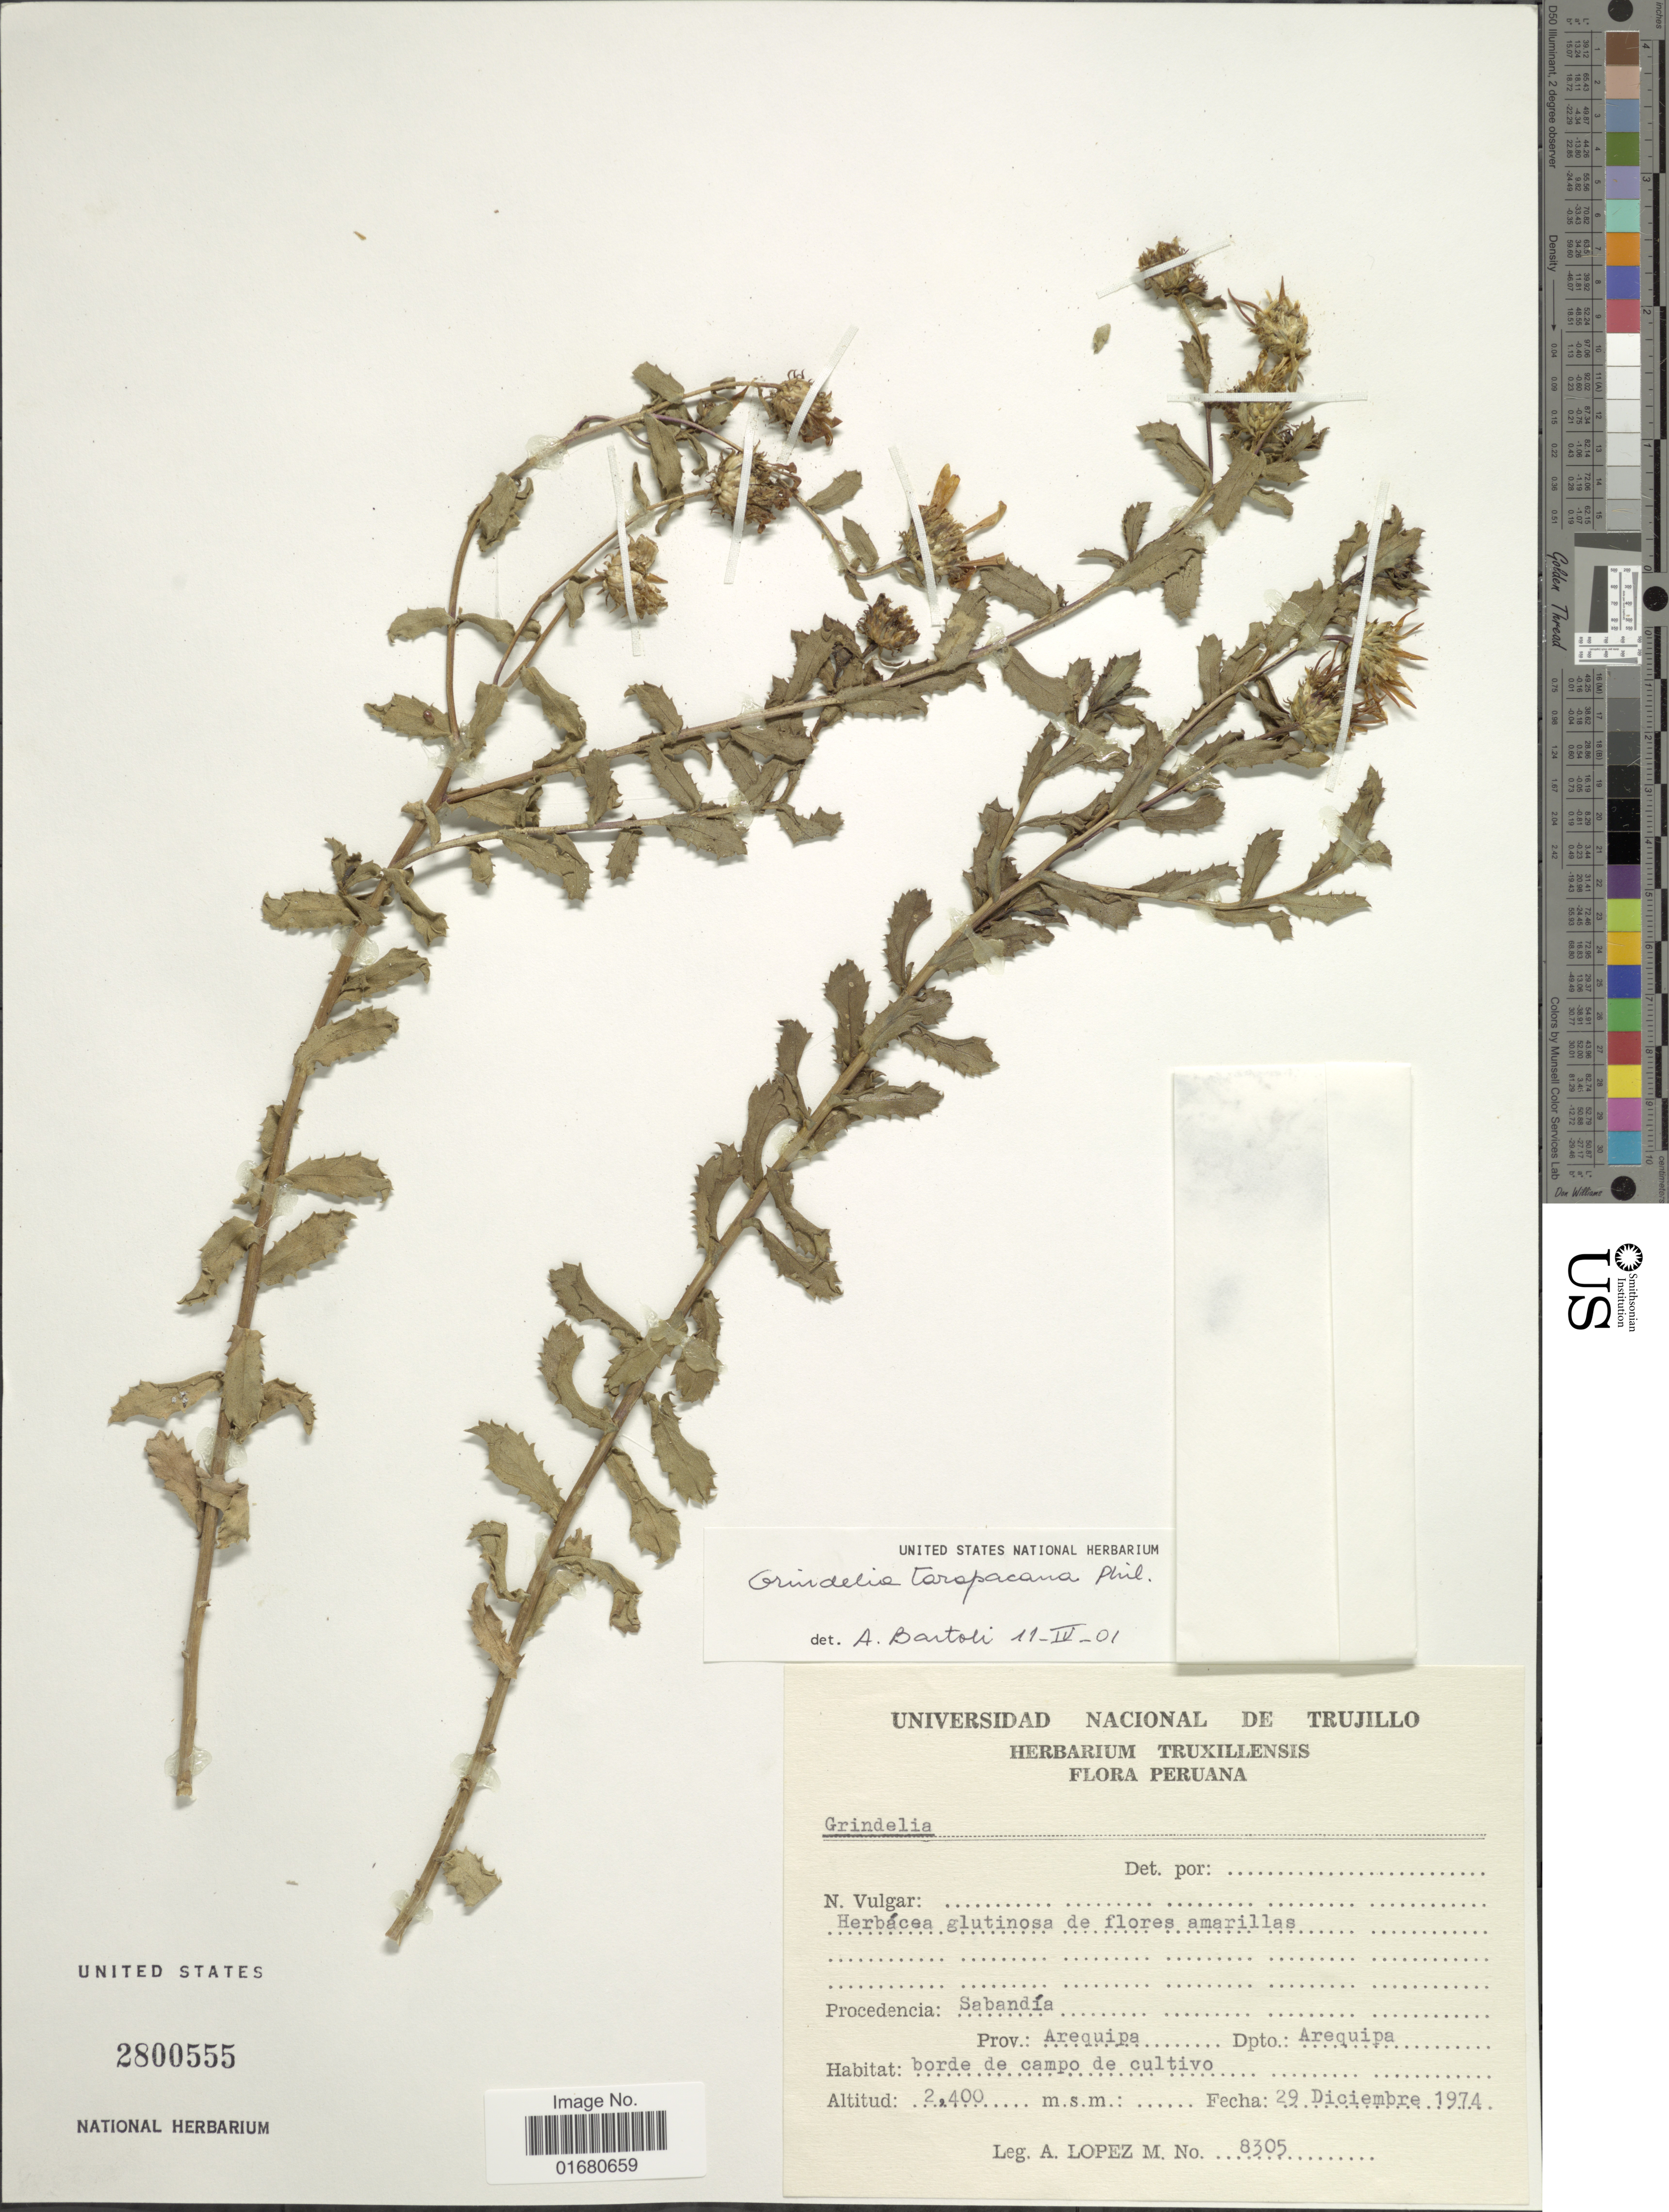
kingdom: Plantae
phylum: Tracheophyta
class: Magnoliopsida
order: Asterales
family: Asteraceae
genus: Grindelia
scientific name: Grindelia tarapacana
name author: Phil.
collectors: A. López M.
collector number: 8305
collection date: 1974-12-29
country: Peru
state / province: Arequipa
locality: Procendencia: Sabandia, Dpto. Arequipa, borde de campo de cultivo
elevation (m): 2400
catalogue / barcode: US 2800555